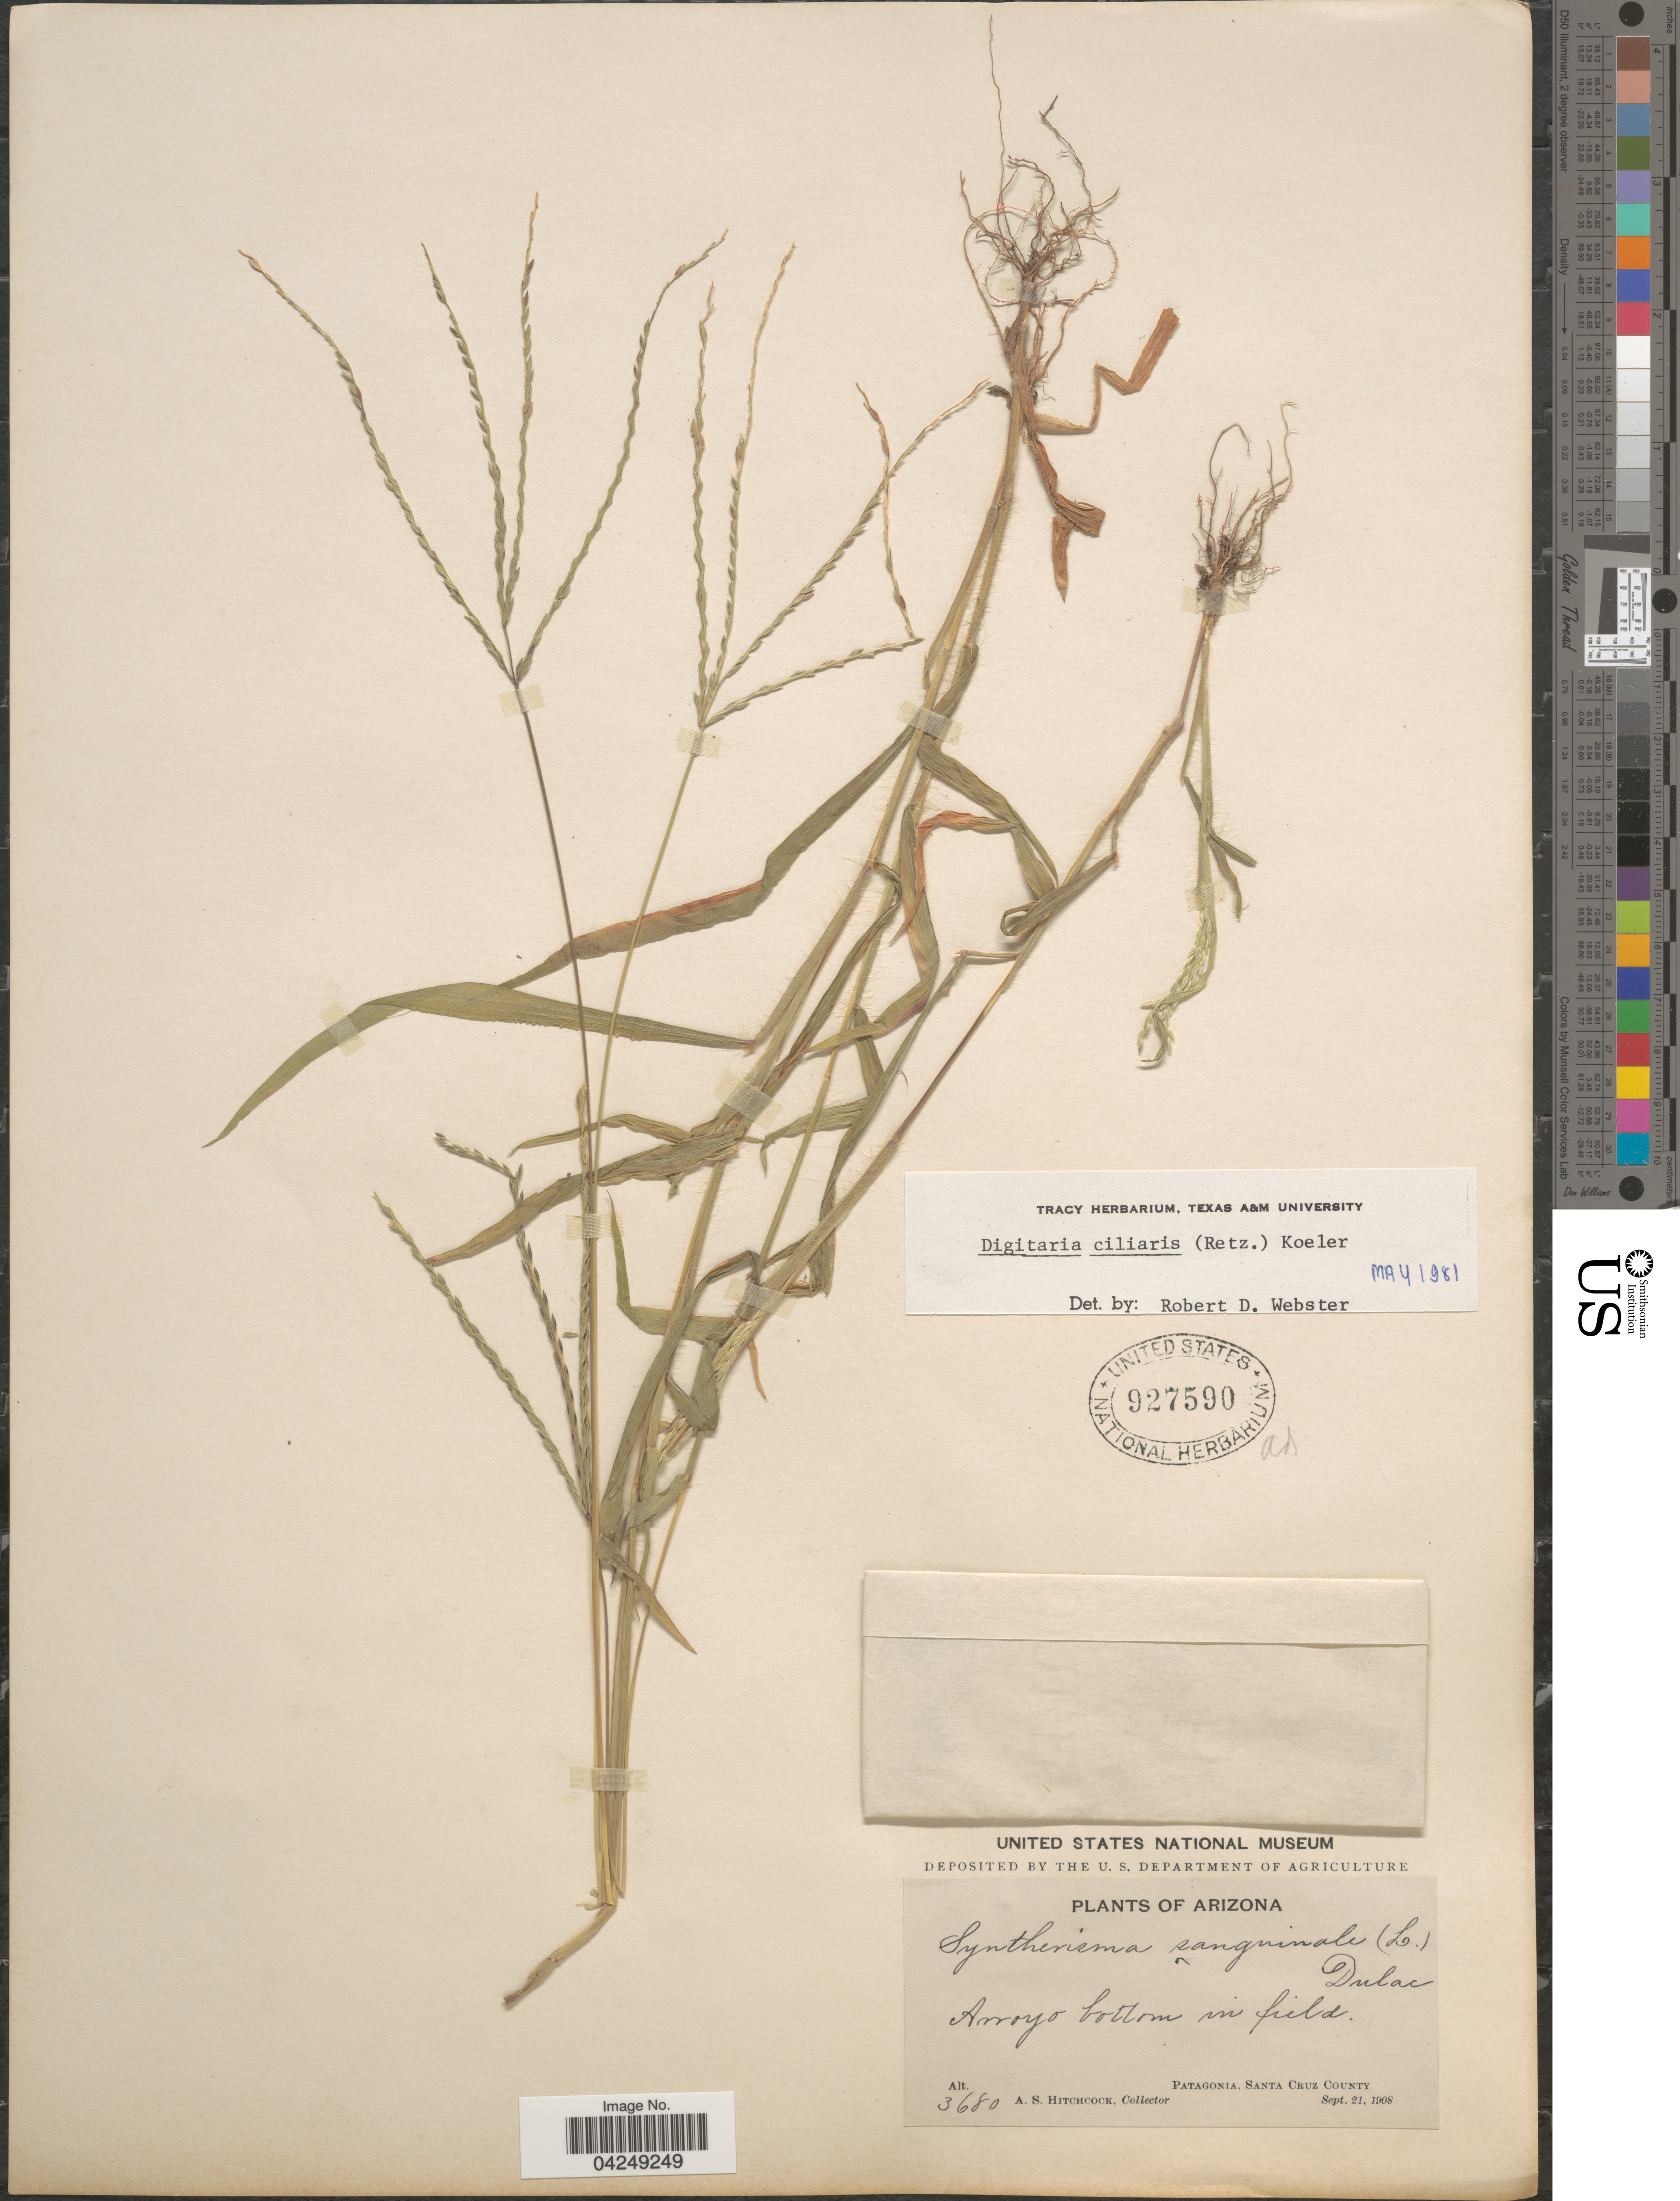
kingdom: Plantae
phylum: Tracheophyta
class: Liliopsida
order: Poales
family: Poaceae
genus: Digitaria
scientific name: Digitaria ciliaris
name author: (Retz.) Koeler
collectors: A. S. Hitchcock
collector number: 3680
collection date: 1908-09-21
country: United States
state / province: Arizona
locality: Arroyo bottom in fields. Patagonia, Santa Cruz County.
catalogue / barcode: US 927590